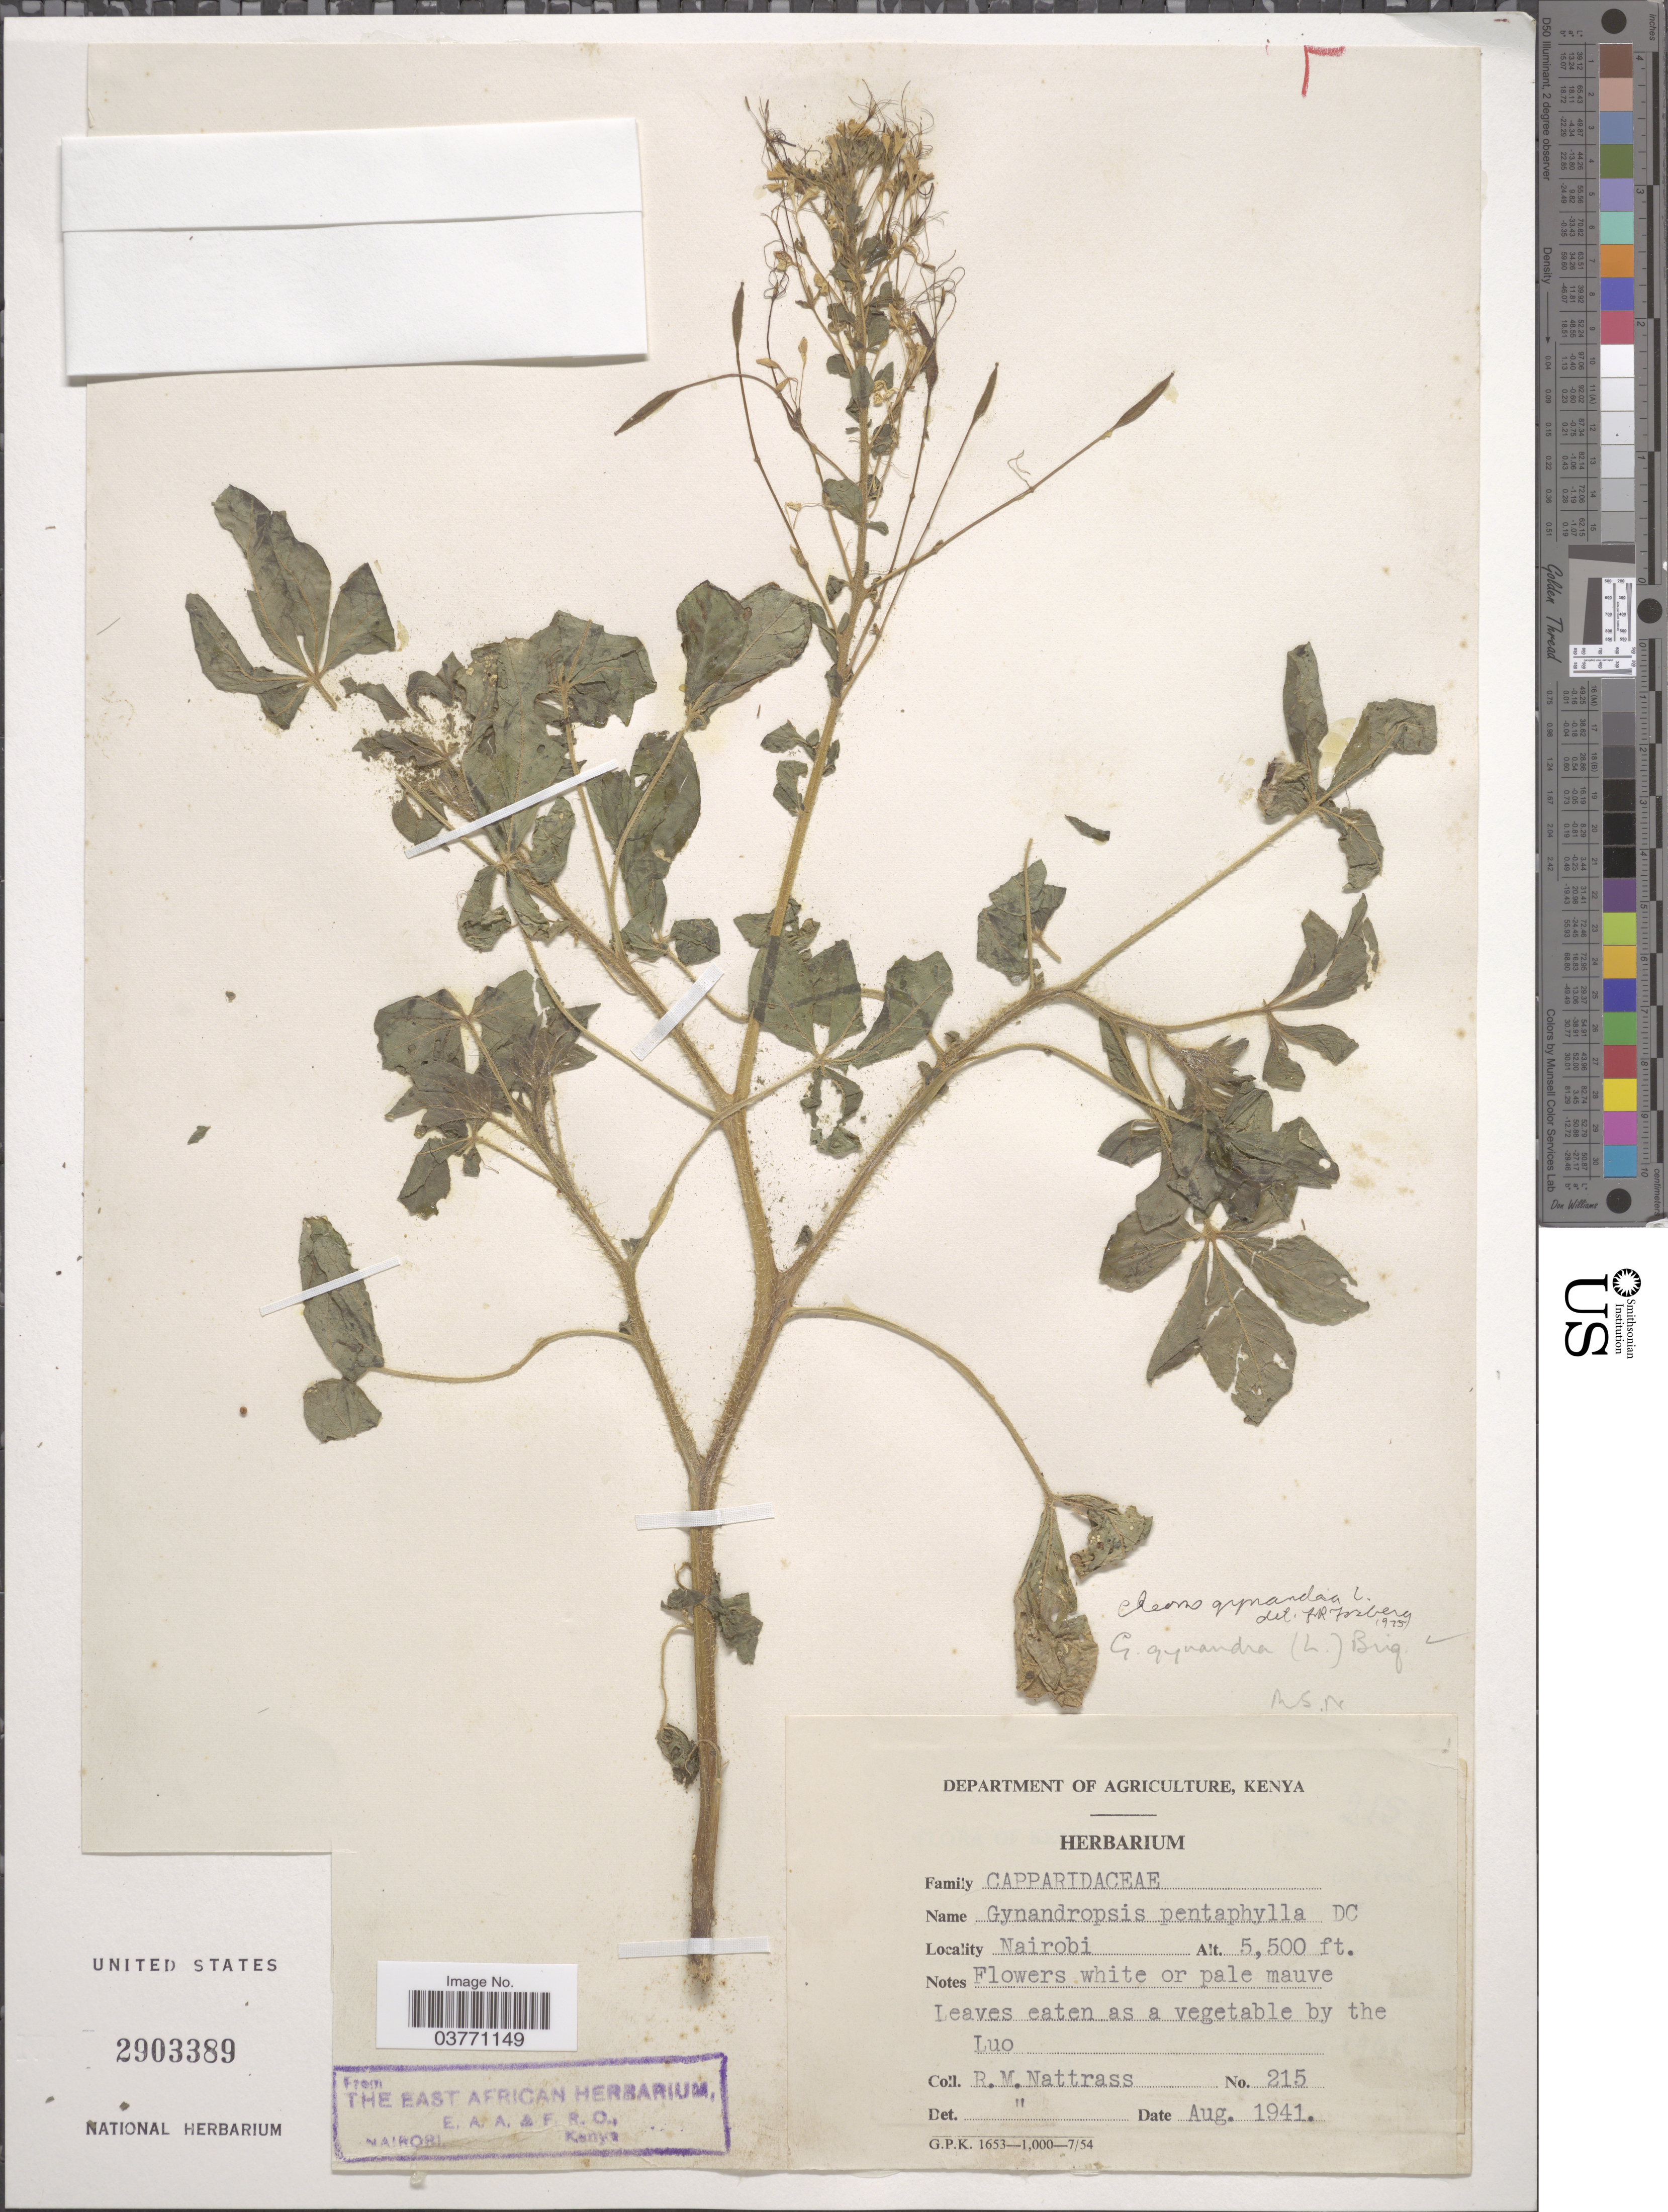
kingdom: Plantae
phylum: Tracheophyta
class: Magnoliopsida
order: Brassicales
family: Cleomaceae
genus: Gynandropsis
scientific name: Gynandropsis gynandra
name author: (L.) Briq.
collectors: R. Nattrass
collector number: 215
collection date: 1941-08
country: Kenya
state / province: Nairobi Area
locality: Nairobi.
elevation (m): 1676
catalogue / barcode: US 2903389